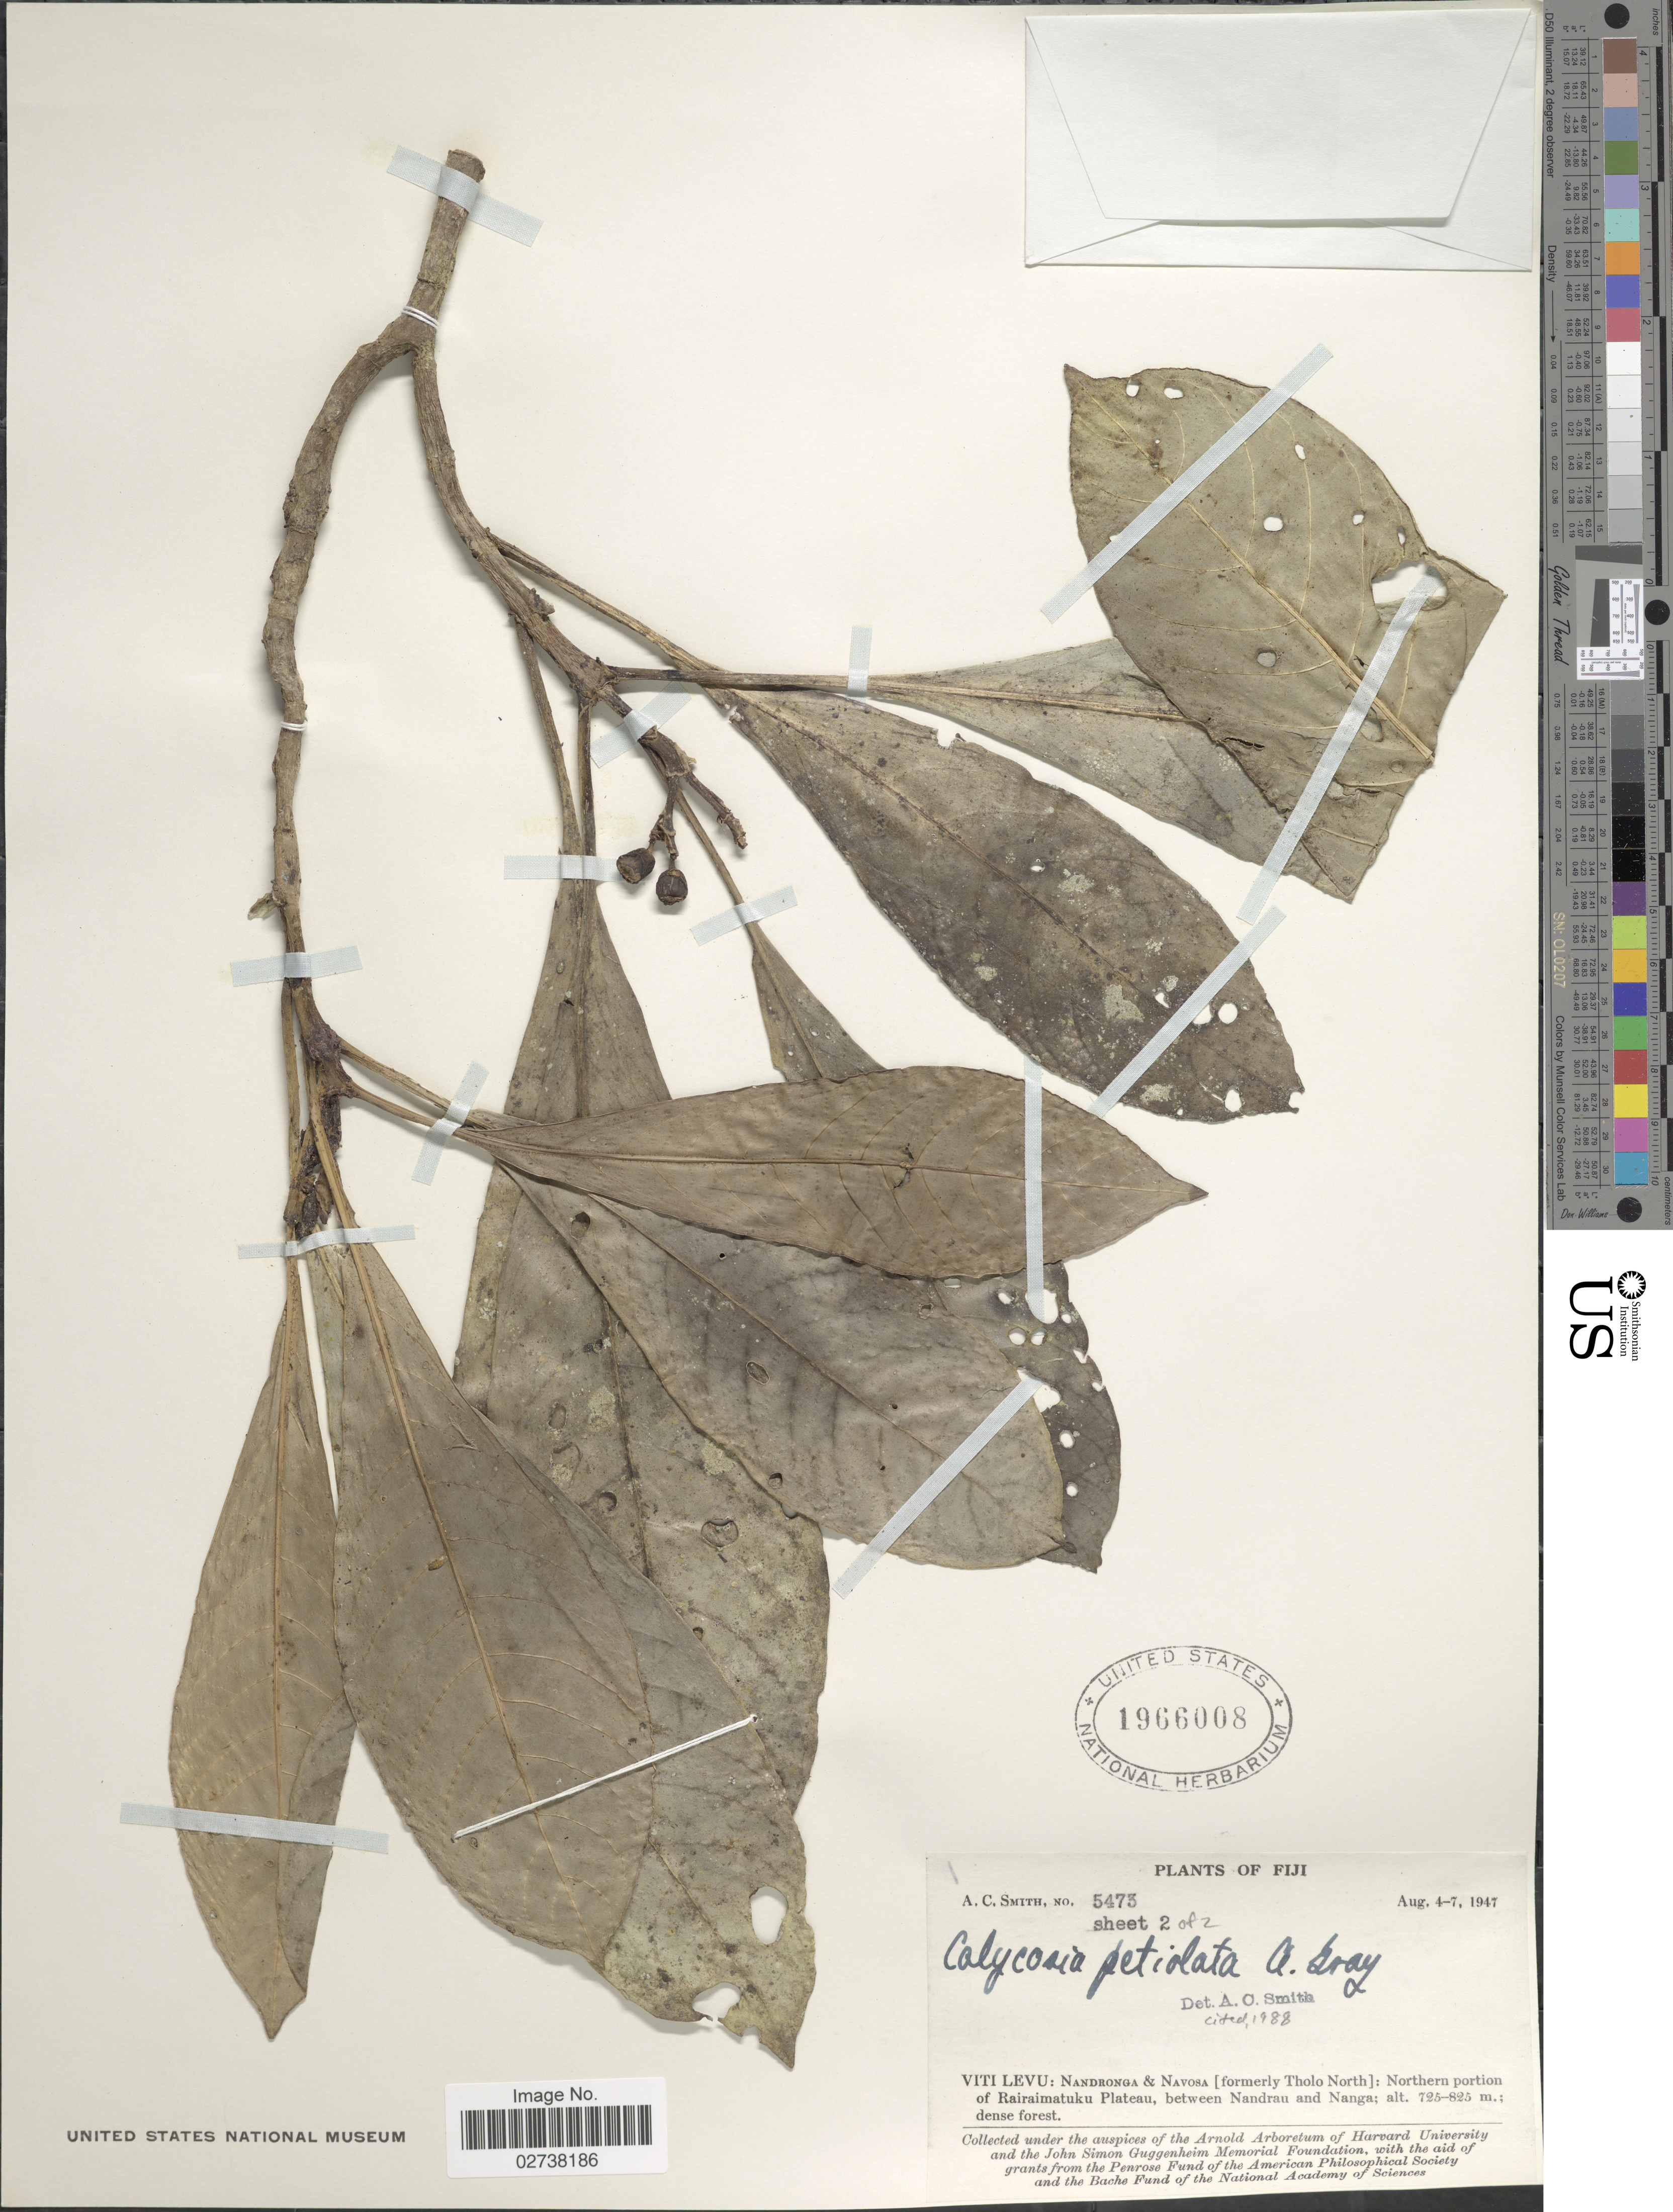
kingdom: Plantae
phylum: Tracheophyta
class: Magnoliopsida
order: Gentianales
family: Rubiaceae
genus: Calycosia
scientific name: Calycosia petiolata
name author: A. Gray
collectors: A. C. Smith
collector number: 5473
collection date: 1947-08-04/1947-08-07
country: Fiji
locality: Viti Levu: Nangronga & Navosa (formerly Tholo North): Northern portion of Rairaimatuku Plateau, between Nandrau and Nanga; dense forest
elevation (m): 725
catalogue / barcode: US 1966008